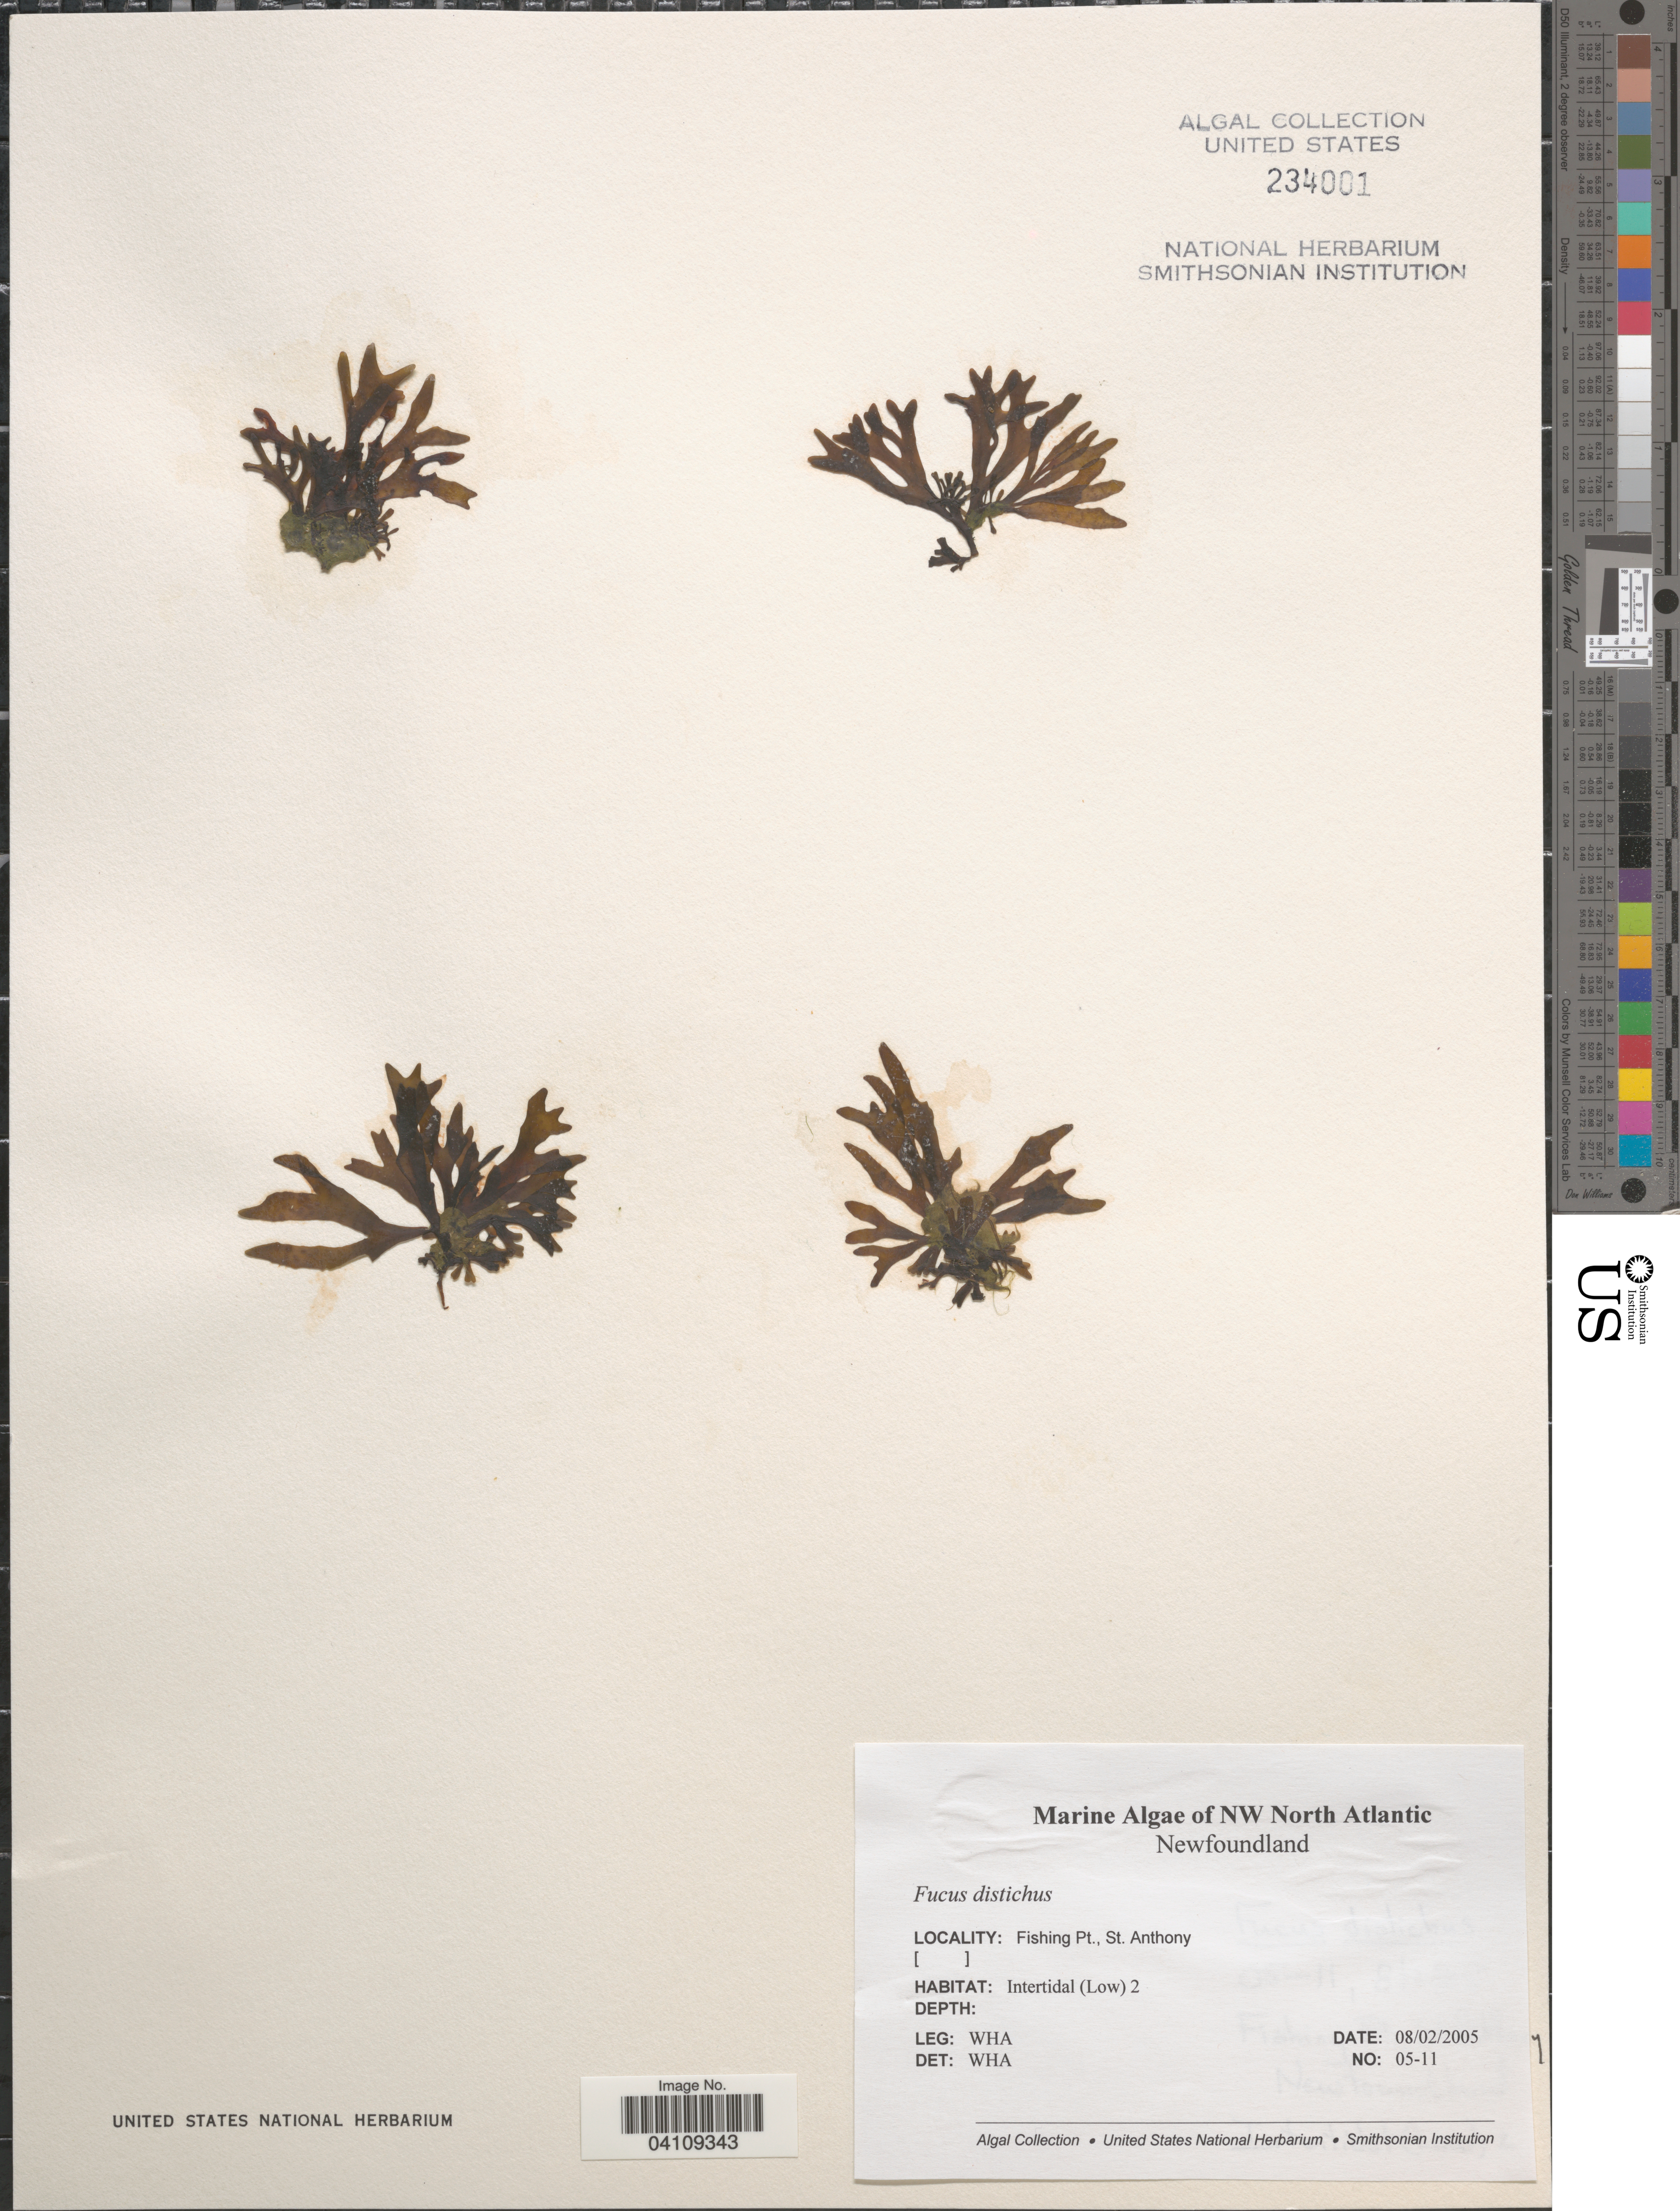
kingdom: Chromista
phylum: Ochrophyta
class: Phaeophyceae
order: Fucales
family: Fucaceae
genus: Fucus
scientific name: Fucus distichus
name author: L.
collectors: W. H. Adey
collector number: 05-11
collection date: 2005-02-08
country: Canada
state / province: Newfoundland and Labrador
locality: NW North Atlantic. Fishing Pt., St. Anthony.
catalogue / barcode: US 234001